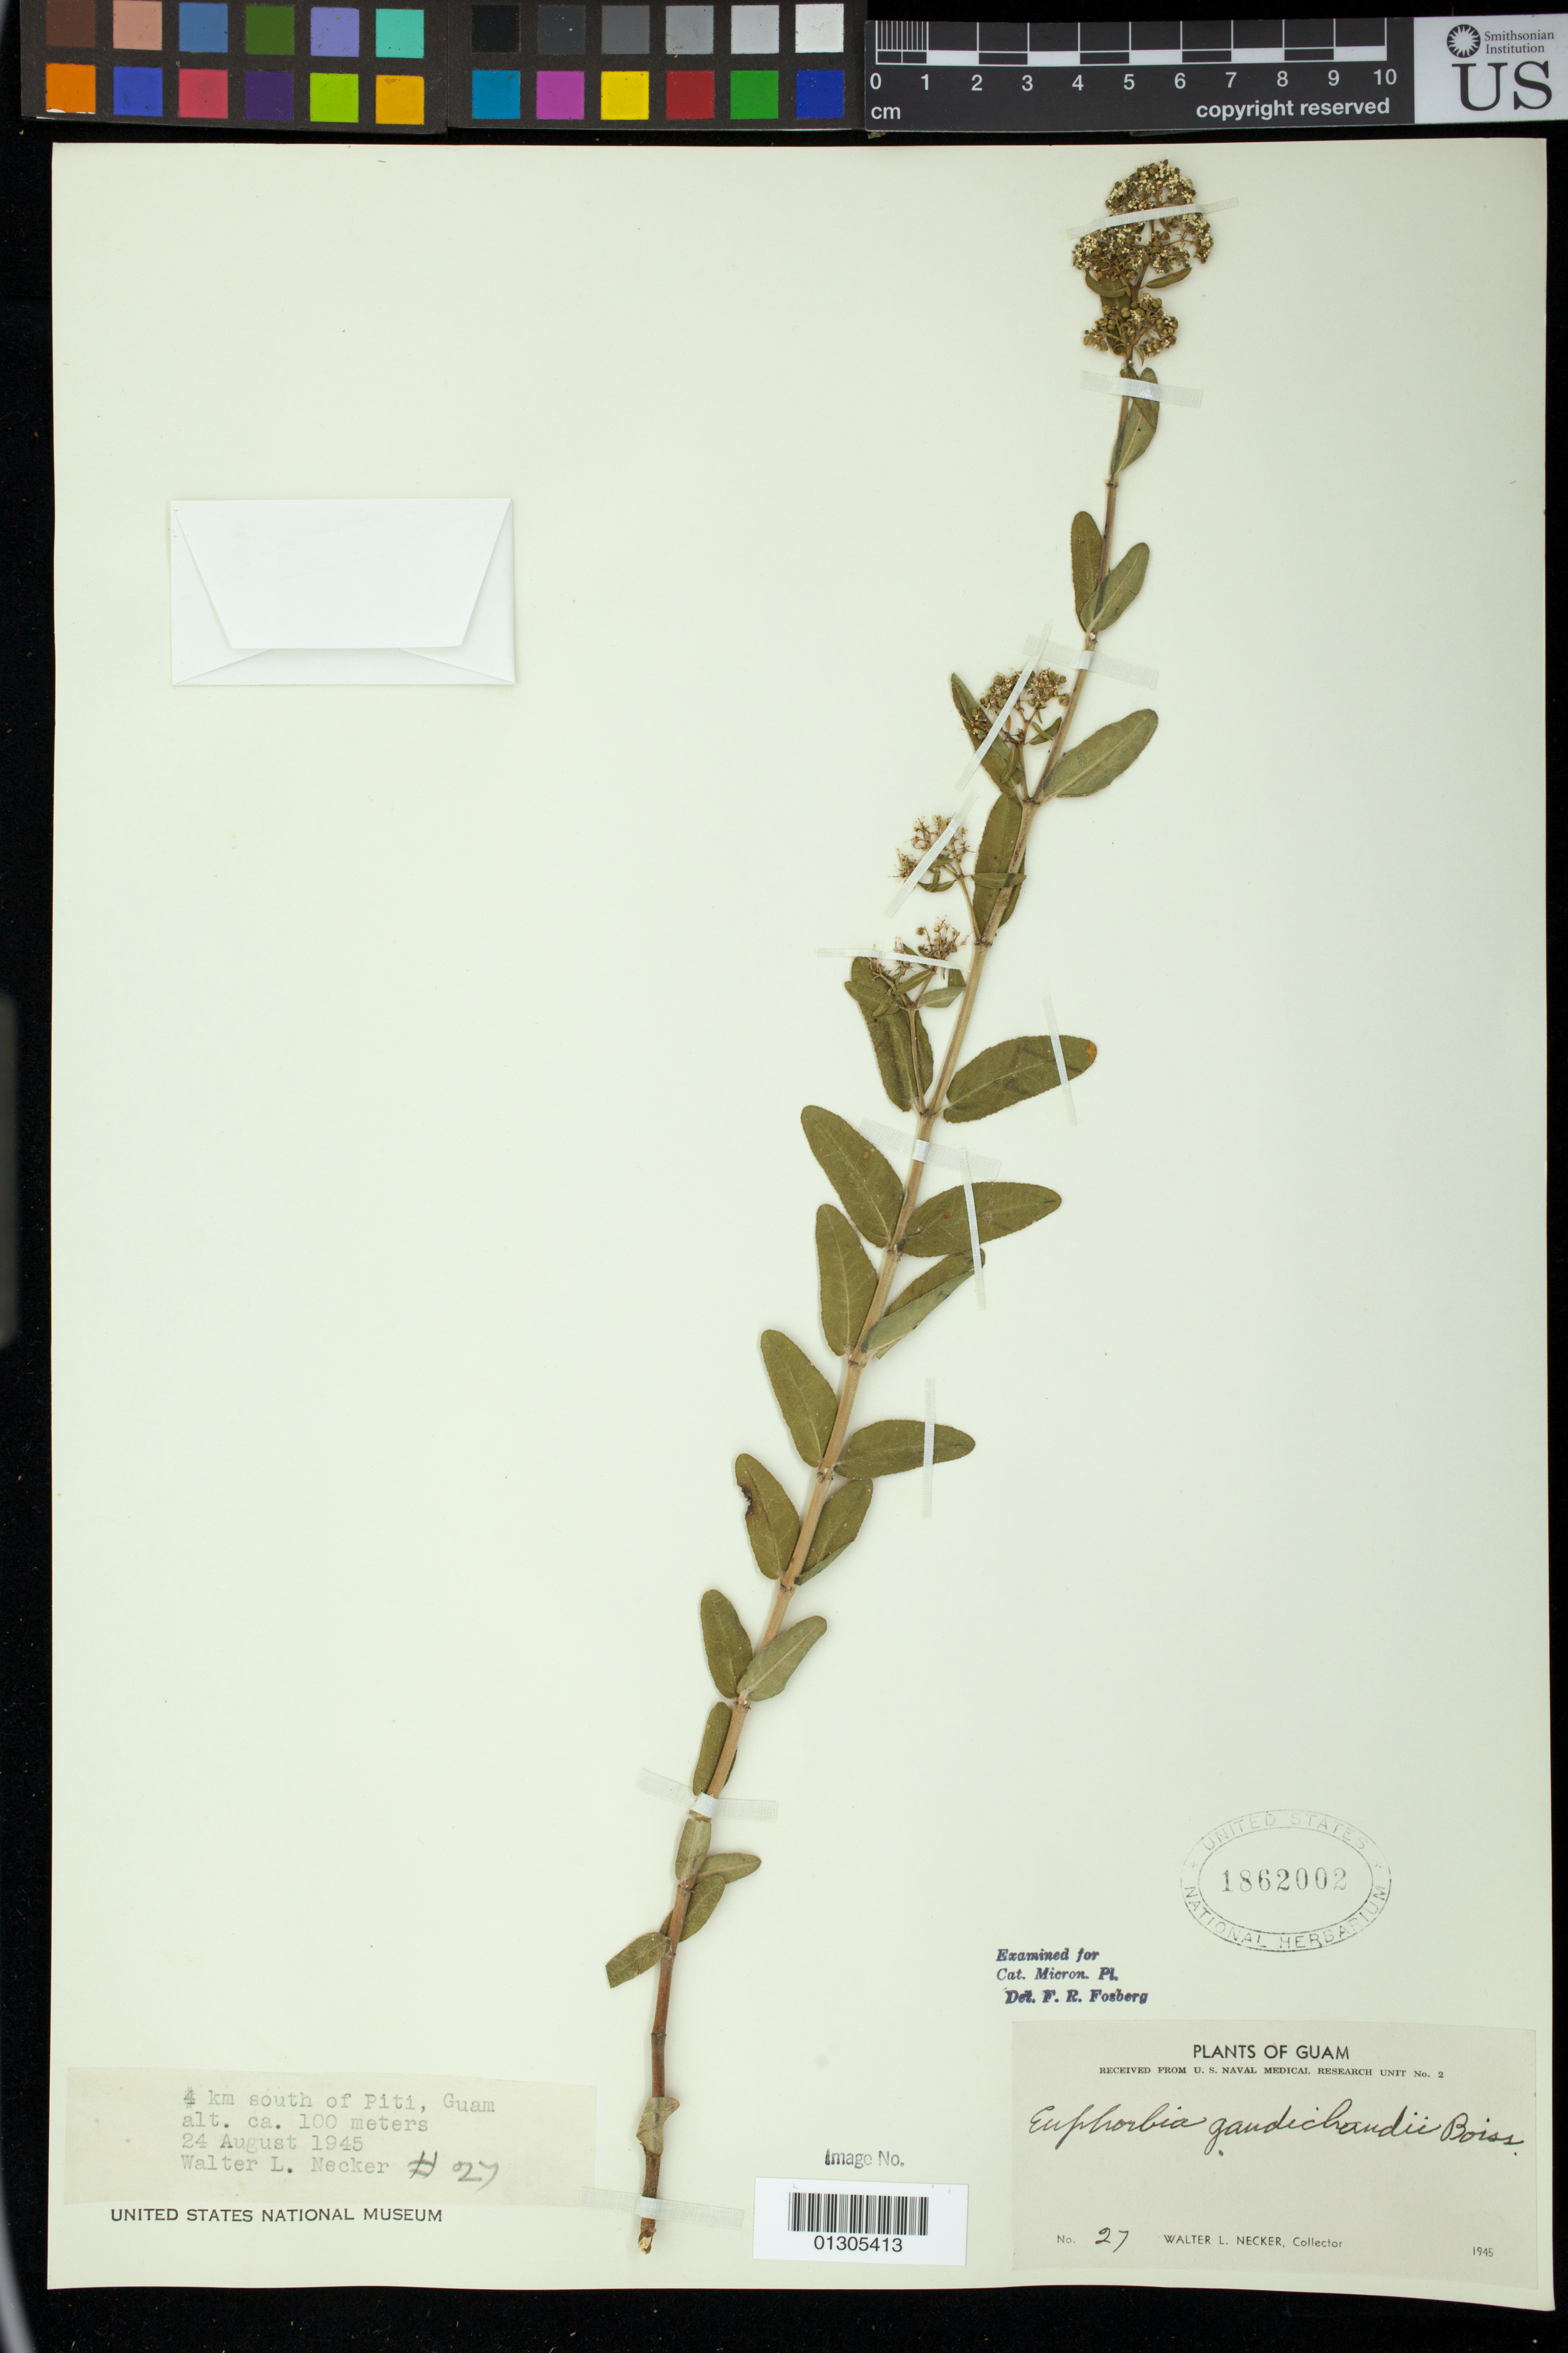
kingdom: Plantae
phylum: Tracheophyta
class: Magnoliopsida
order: Malpighiales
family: Euphorbiaceae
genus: Euphorbia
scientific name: Euphorbia gaudichaudii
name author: Boiss.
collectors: W. L. Necker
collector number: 27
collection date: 1945-08-24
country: Guam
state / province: Piti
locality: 4 km south of Piti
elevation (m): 100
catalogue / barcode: US 1862002